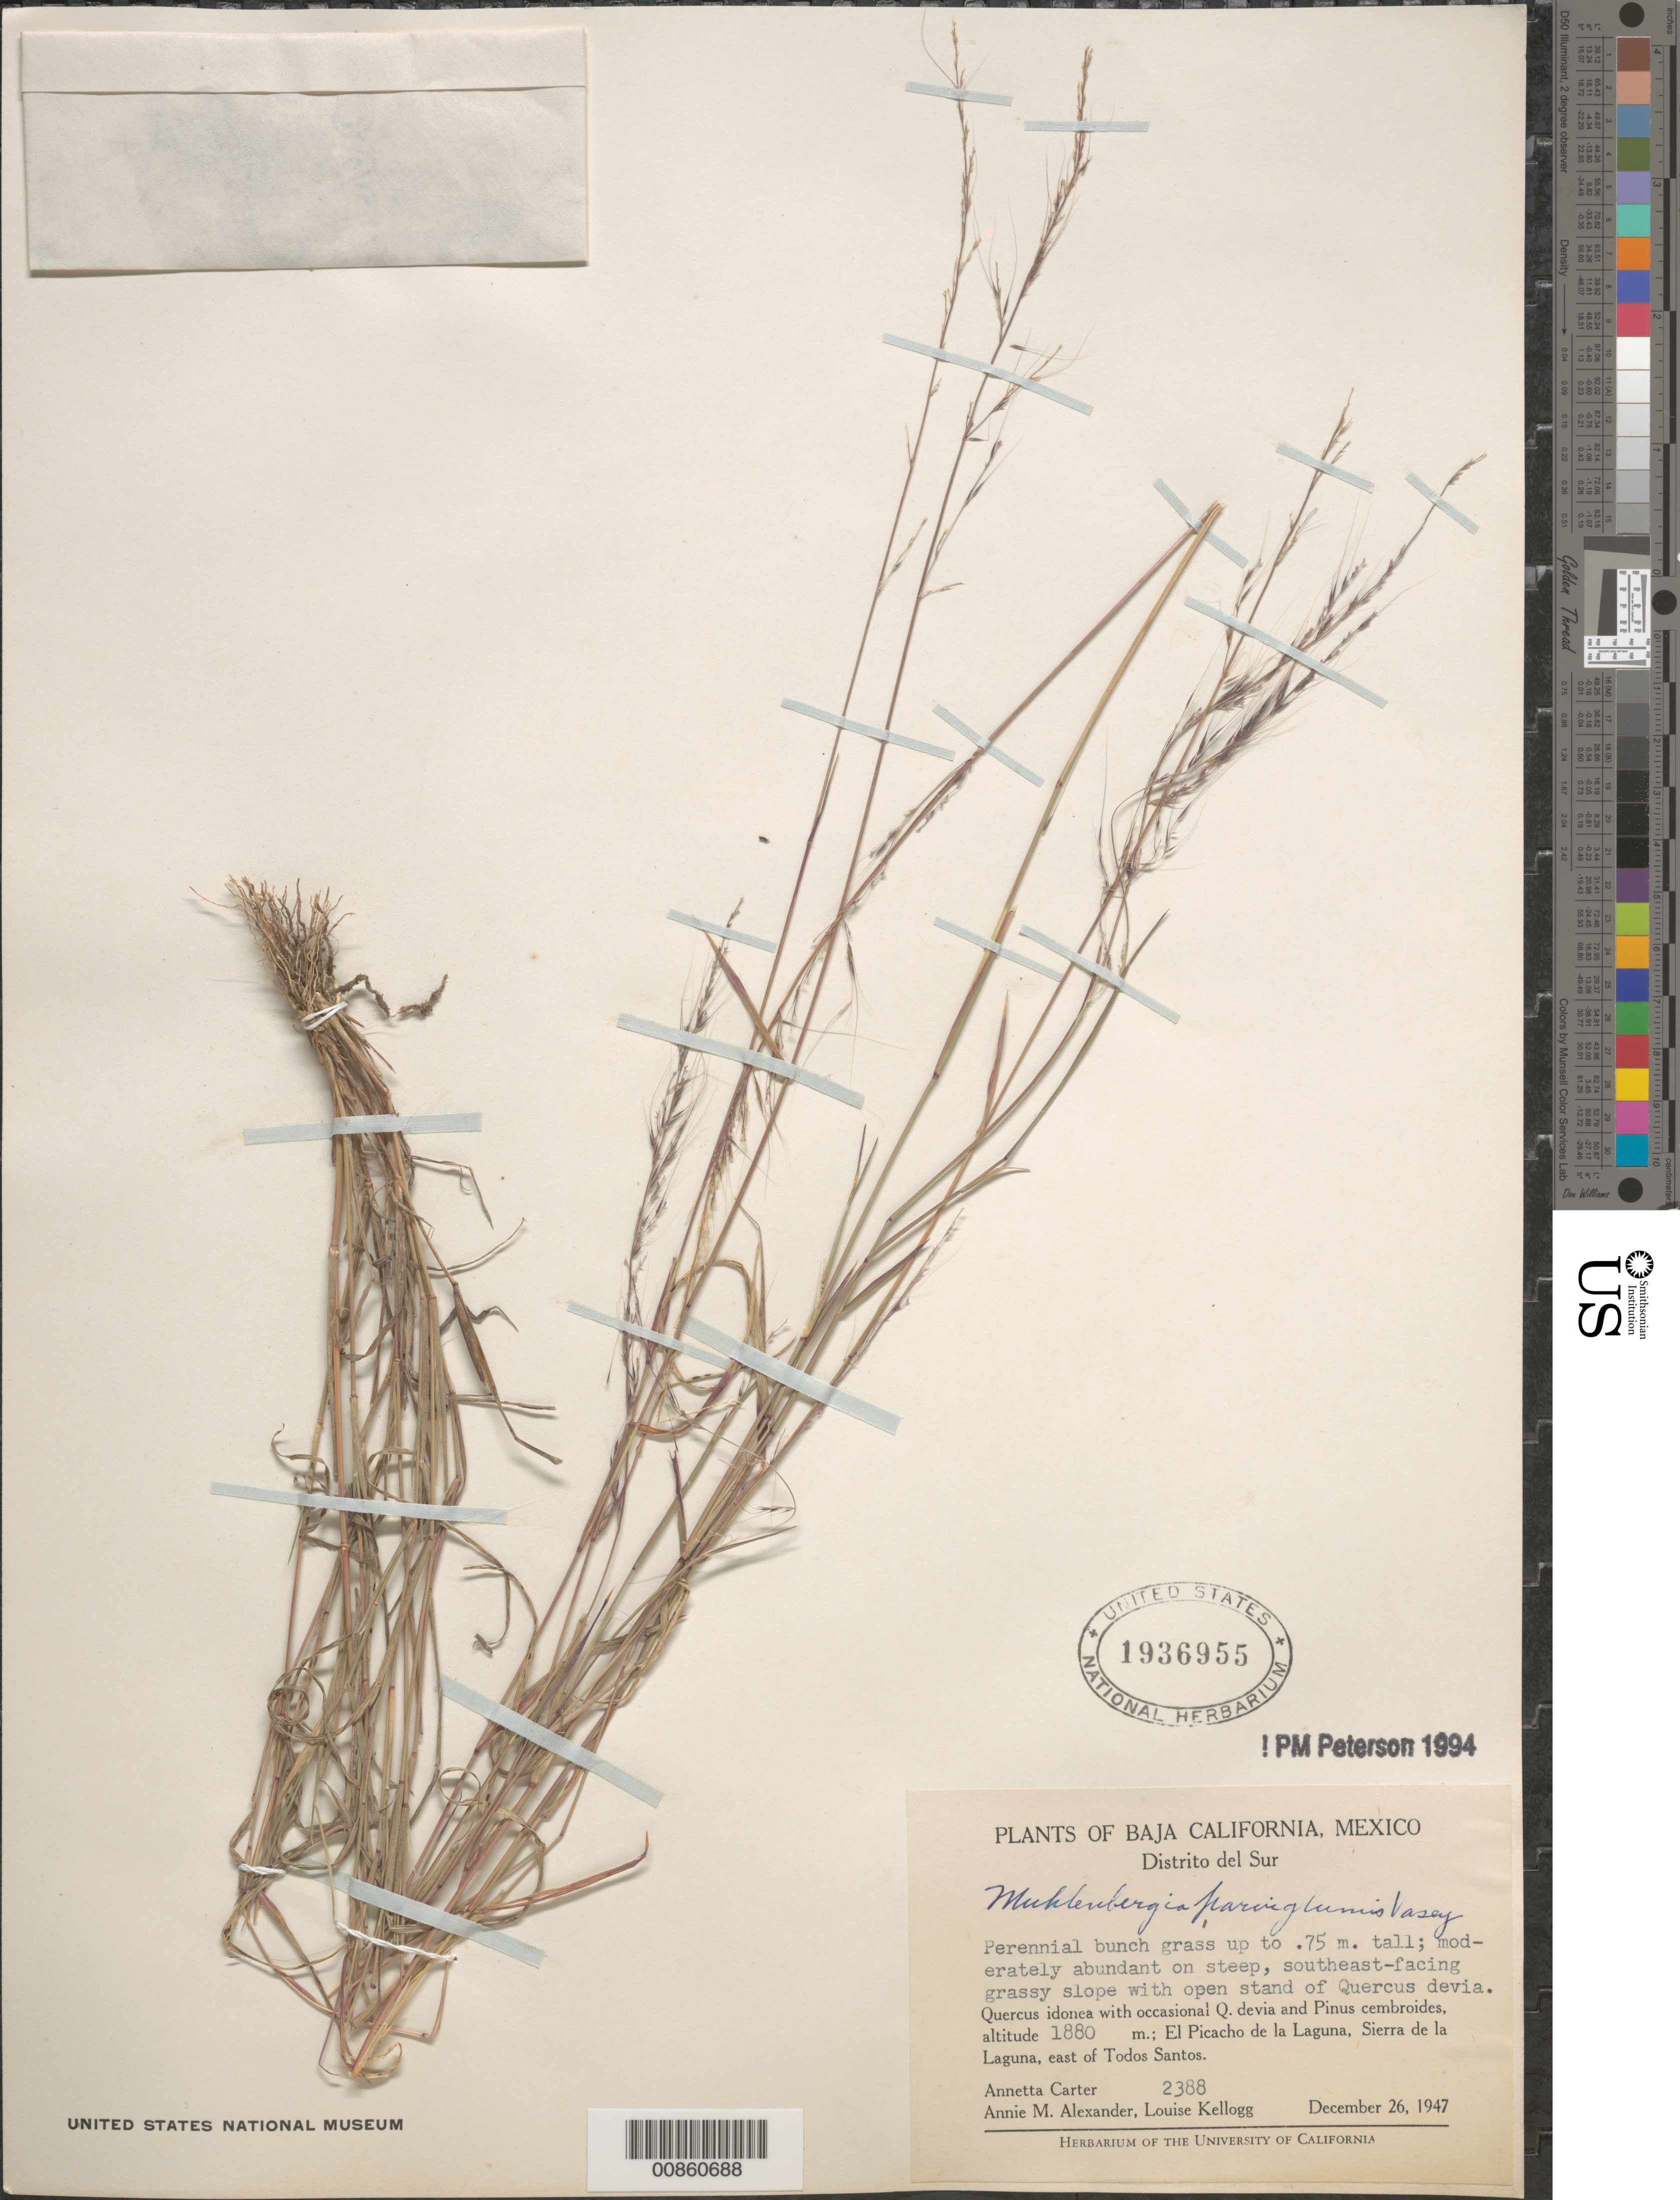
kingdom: Plantae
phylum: Tracheophyta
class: Liliopsida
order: Poales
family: Poaceae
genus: Muhlenbergia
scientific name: Muhlenbergia parviglumis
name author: Vasey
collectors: A. M. Carter, A. M. Alexander & L. Kellogg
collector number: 2388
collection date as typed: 26 Dec 1947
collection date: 1947-12-26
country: Mexico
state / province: Baja California Sur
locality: El Picacho de la Laguna, Sierra de la Laguna, E of Todos Santos, B.C.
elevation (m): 1880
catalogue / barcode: US 1936955